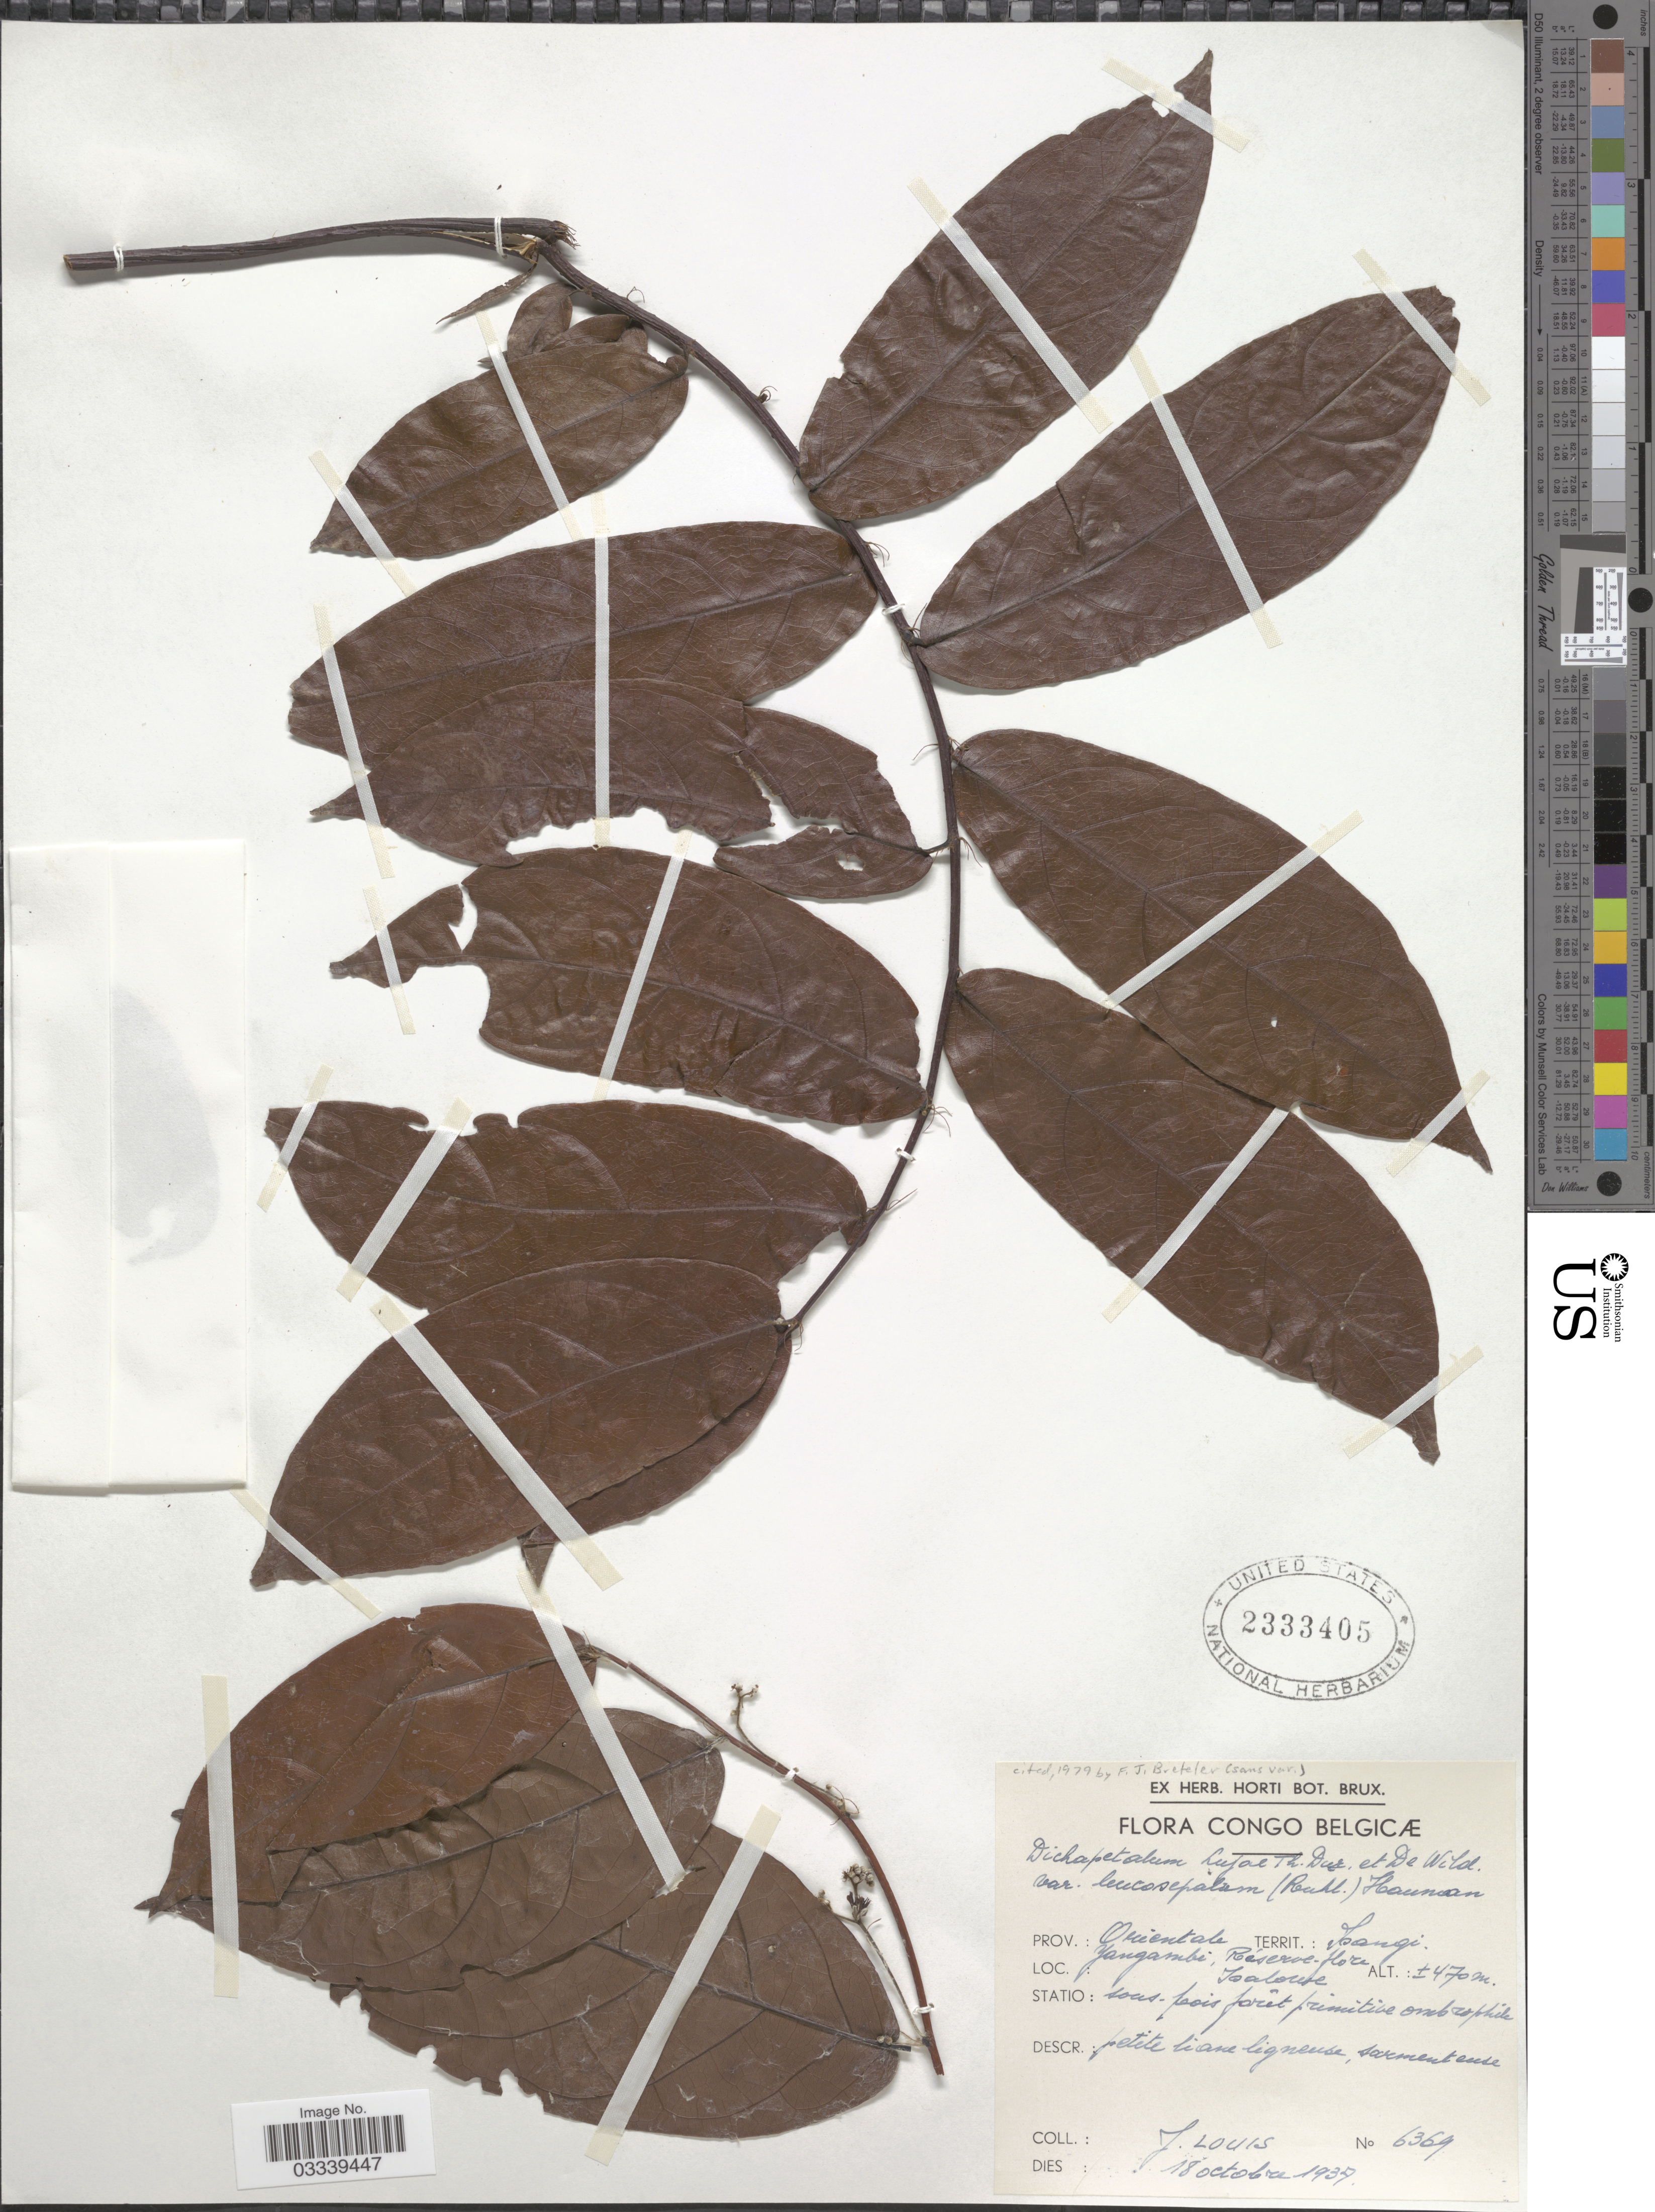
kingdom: Plantae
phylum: Tracheophyta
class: Magnoliopsida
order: Malpighiales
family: Dichapetalaceae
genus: Dichapetalum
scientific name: Dichapetalum lujae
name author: De Wild.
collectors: J. Louis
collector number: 6369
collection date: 1937-10-18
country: Congo, Democratic Republic of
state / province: Tshopo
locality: Congo Belgicæ. Territ.: Isangi. Yangambi, Réserve-flore Isalowe.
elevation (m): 470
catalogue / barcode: US 2333405